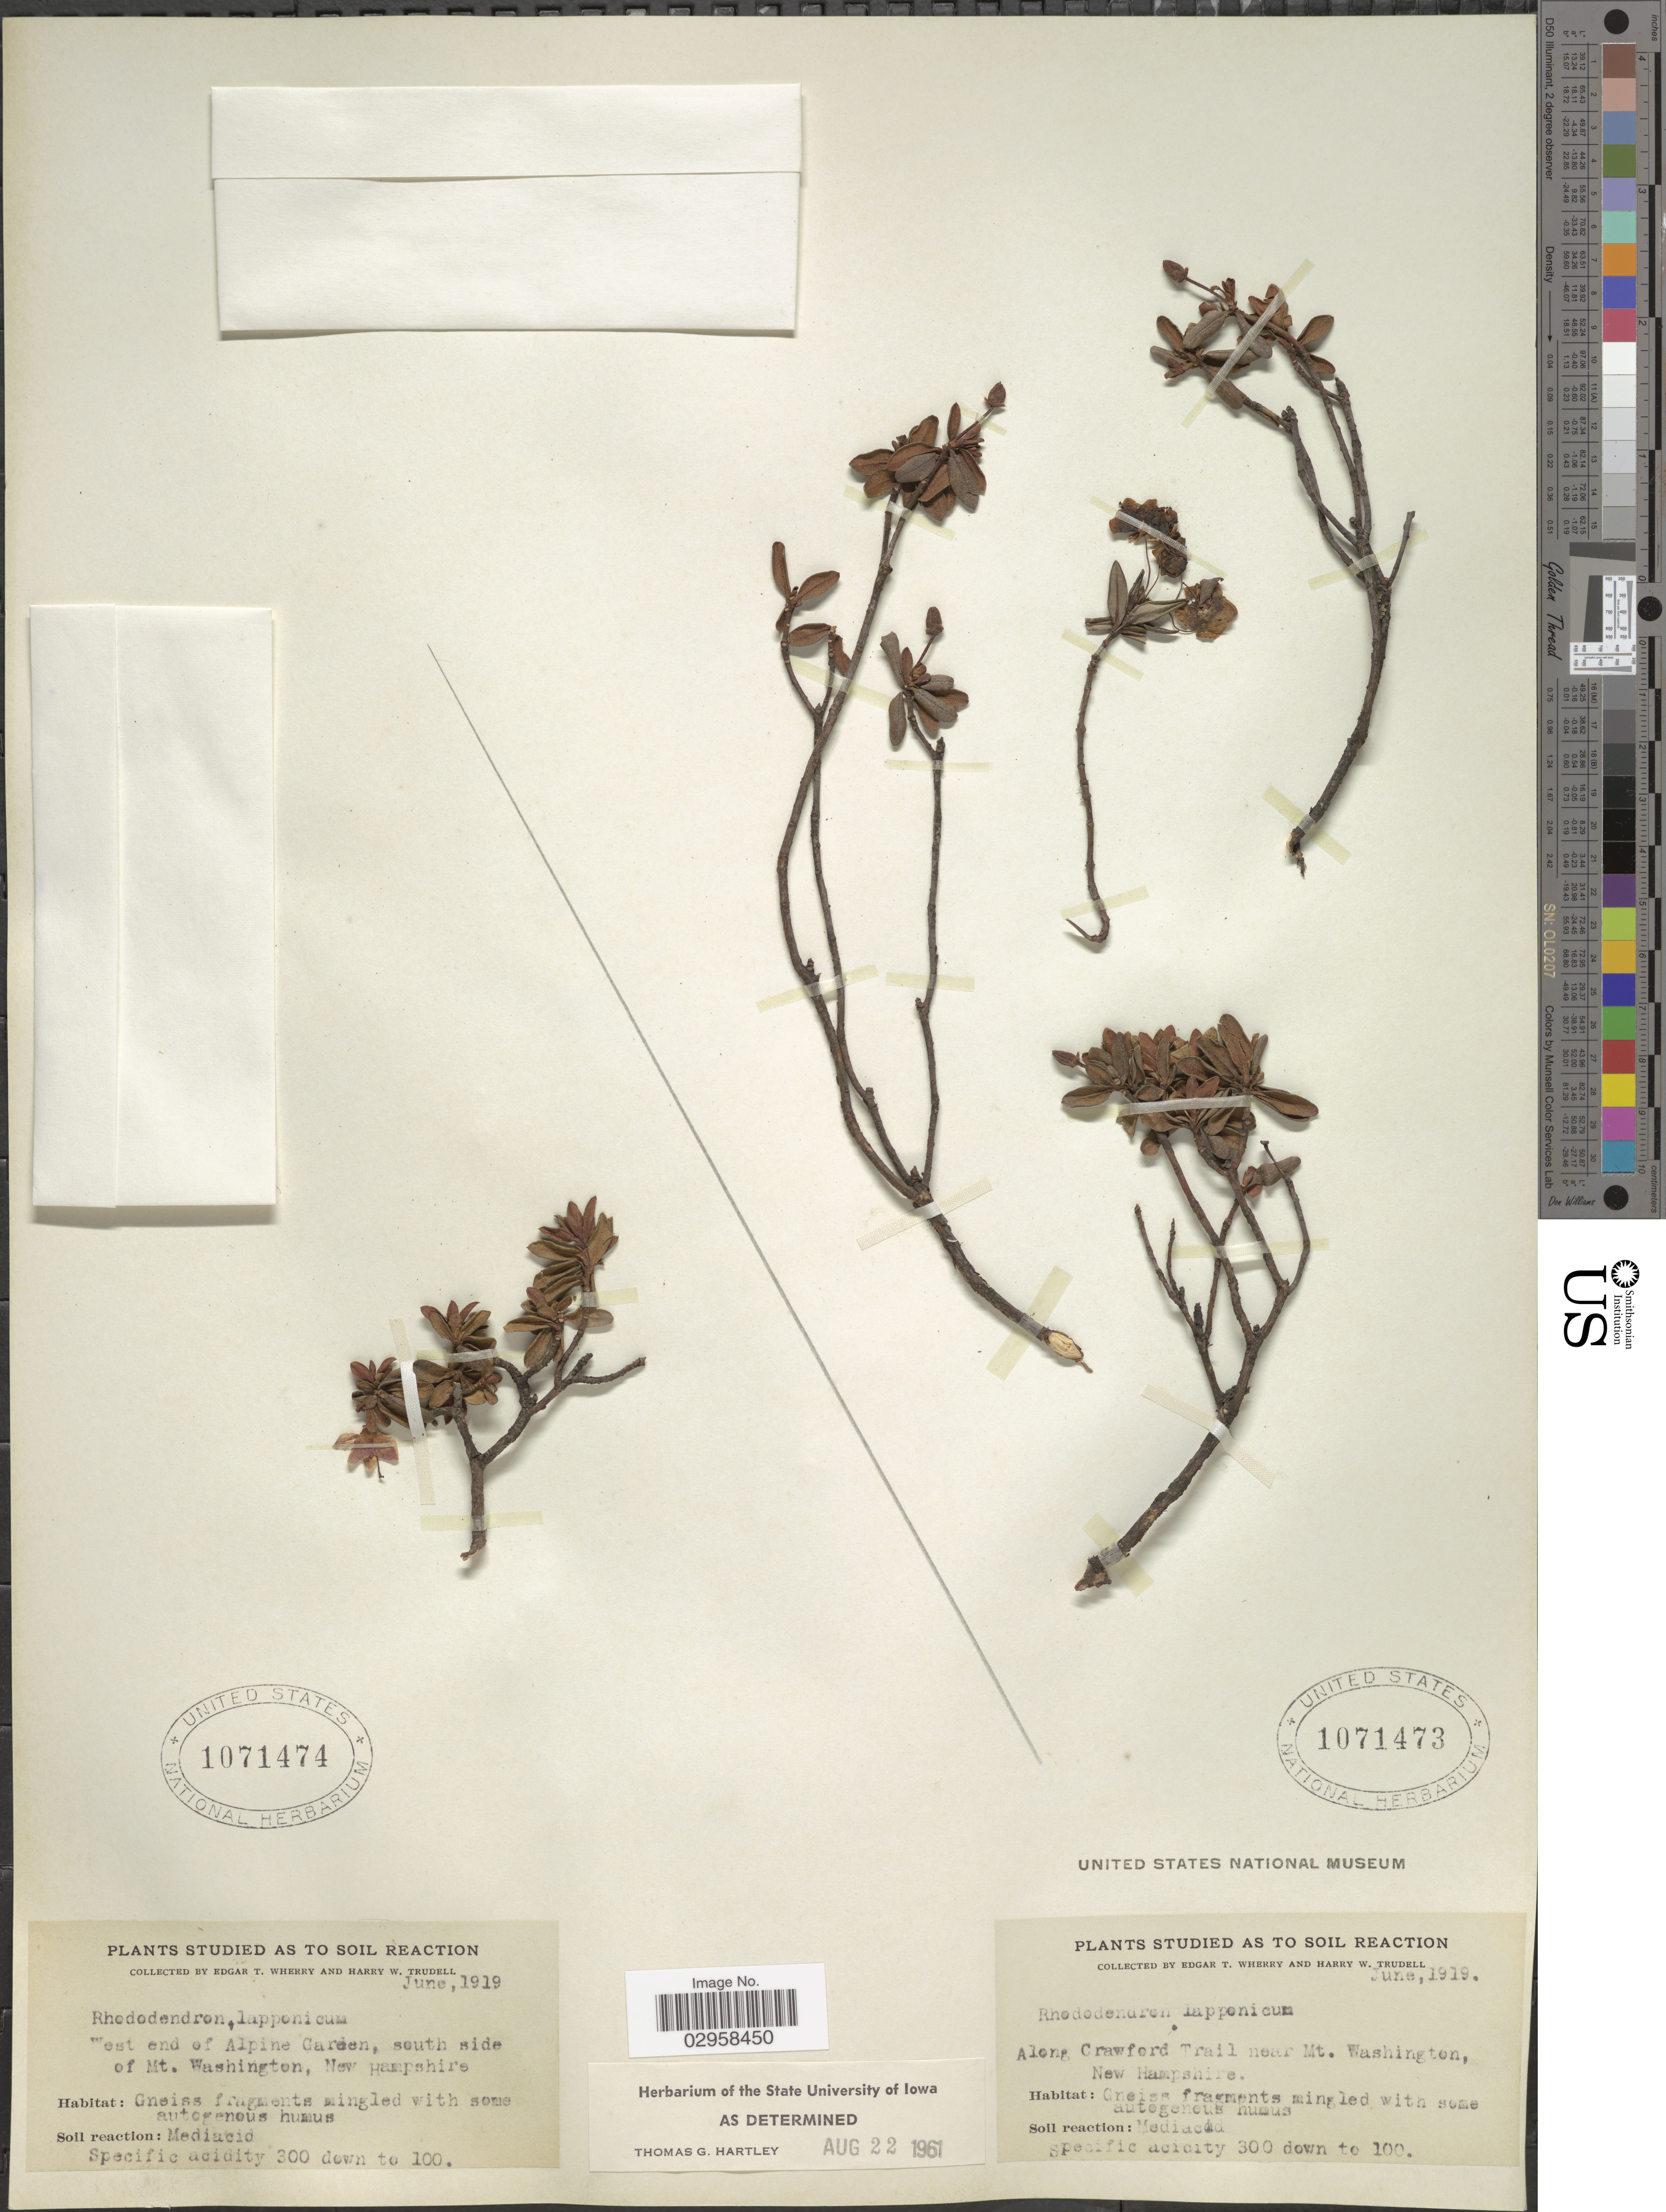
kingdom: Plantae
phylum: Tracheophyta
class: Magnoliopsida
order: Ericales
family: Ericaceae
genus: Rhododendron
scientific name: Rhododendron lapponicum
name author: (L.) Wahlenb.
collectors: E. T. Wherry & H. Trudell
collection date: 1919-06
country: United States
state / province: New Hampshire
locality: Along Crawford Trail near Mt. Washington.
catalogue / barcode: US 1071473